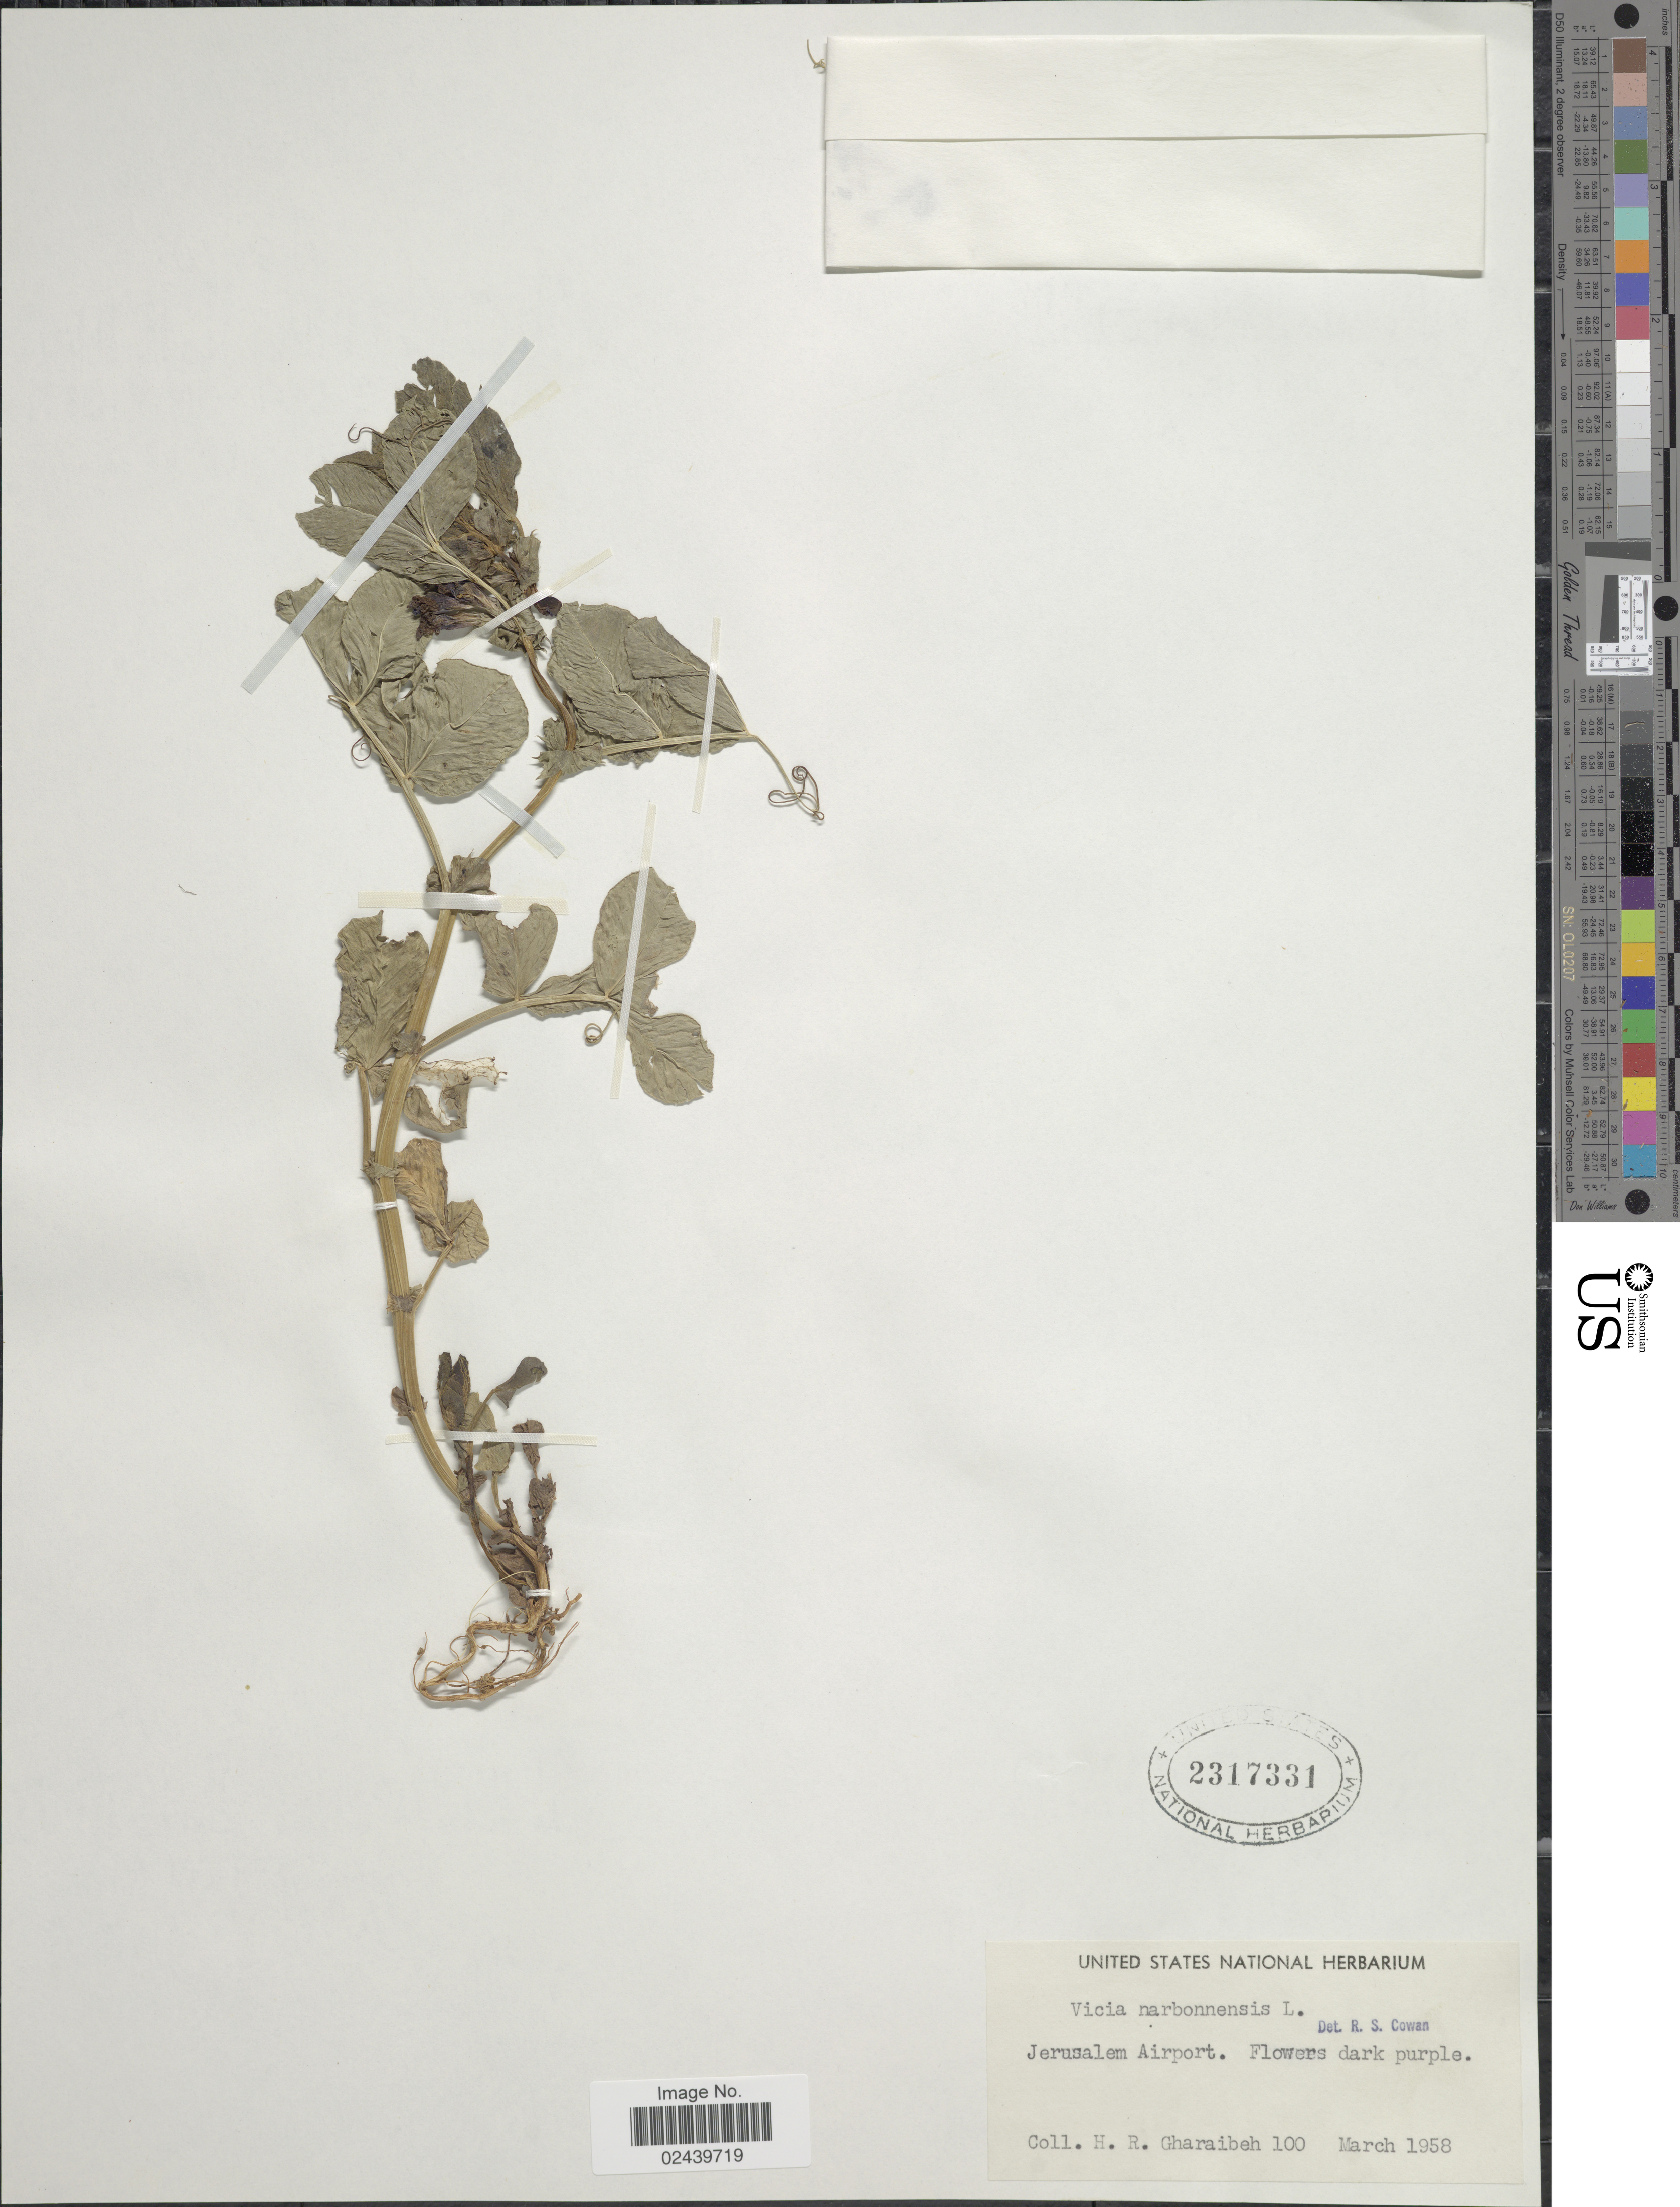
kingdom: Plantae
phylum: Tracheophyta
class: Magnoliopsida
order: Fabales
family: Fabaceae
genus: Vicia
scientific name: Vicia narbonensis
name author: L.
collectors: H. Gharaibeh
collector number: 100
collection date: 1958-03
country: Israel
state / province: Jerusalem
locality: Jerusalem Airport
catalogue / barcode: US 2317331